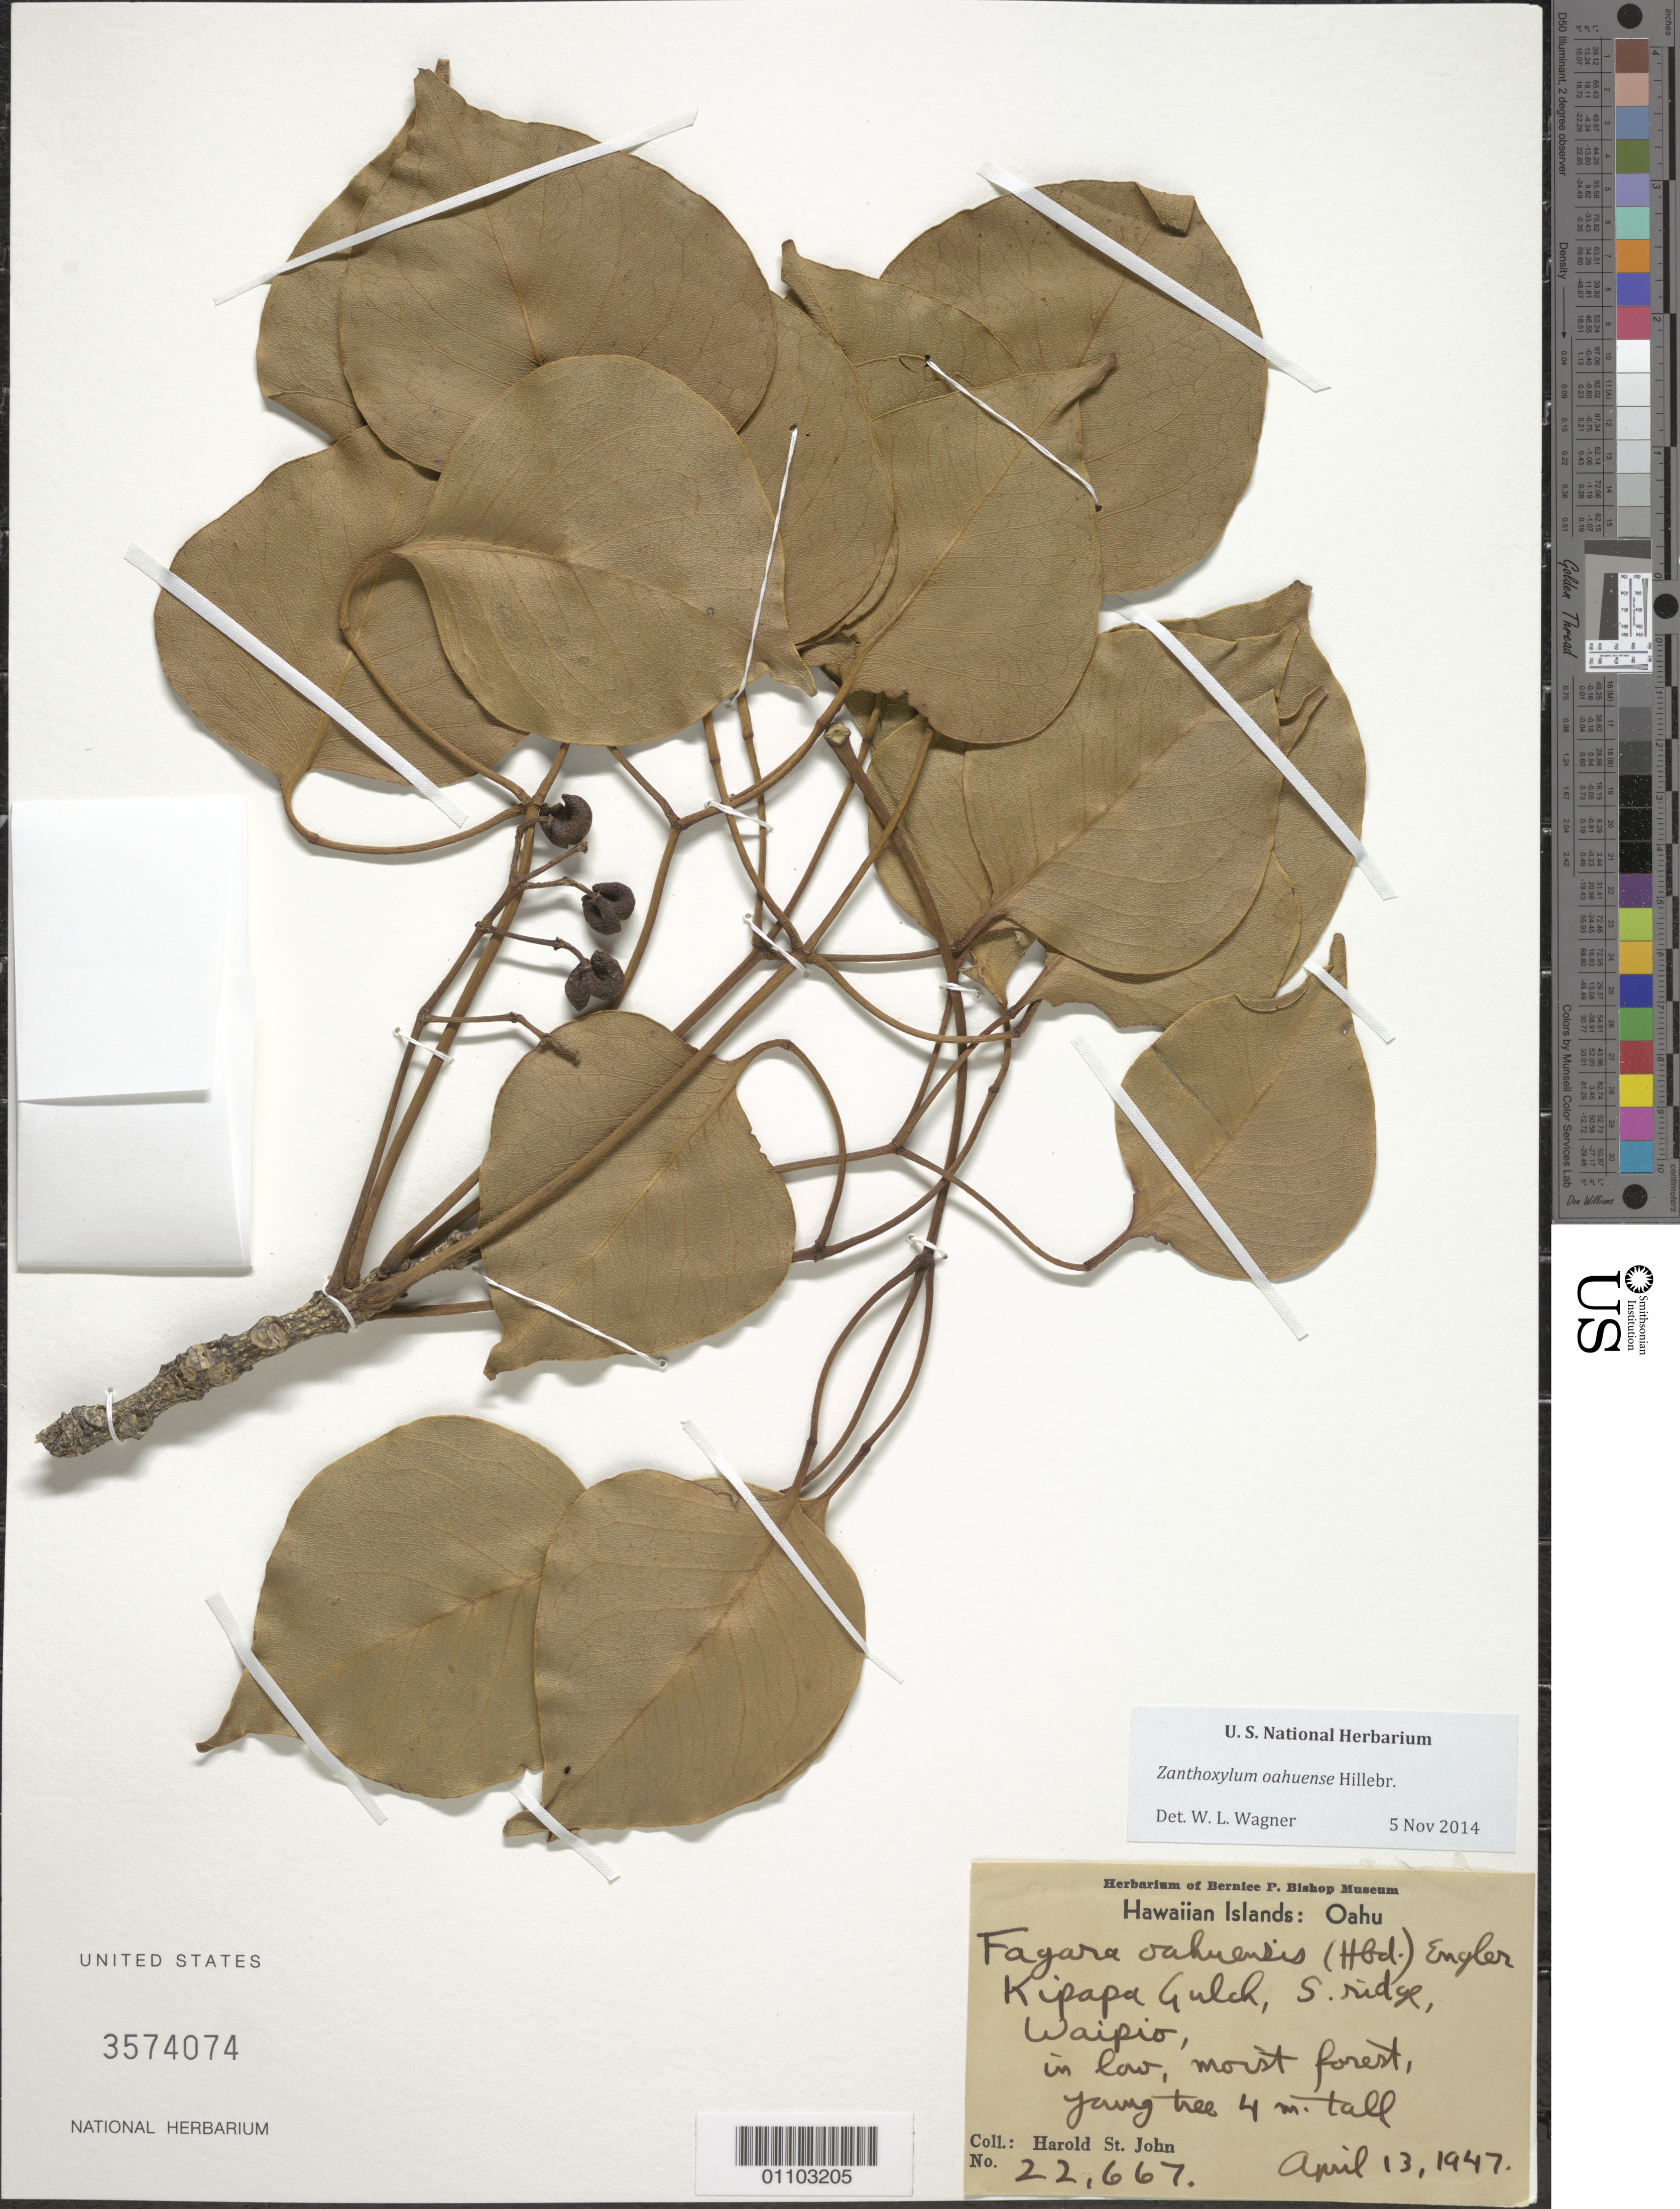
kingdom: Plantae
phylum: Tracheophyta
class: Magnoliopsida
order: Sapindales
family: Rutaceae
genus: Zanthoxylum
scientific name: Zanthoxylum oahuense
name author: Hillebr.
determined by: Wagner, W. L., (BOT), Smithsonian Institution - National Museum of Natural History (UNITED STATES)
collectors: H. St. John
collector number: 22.667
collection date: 1947-04-13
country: United States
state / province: Hawaii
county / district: Honolulu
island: Oahu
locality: Kipapa Gulch, S. ridge, Waipio.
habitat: Low, moist forest.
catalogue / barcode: US 3574074